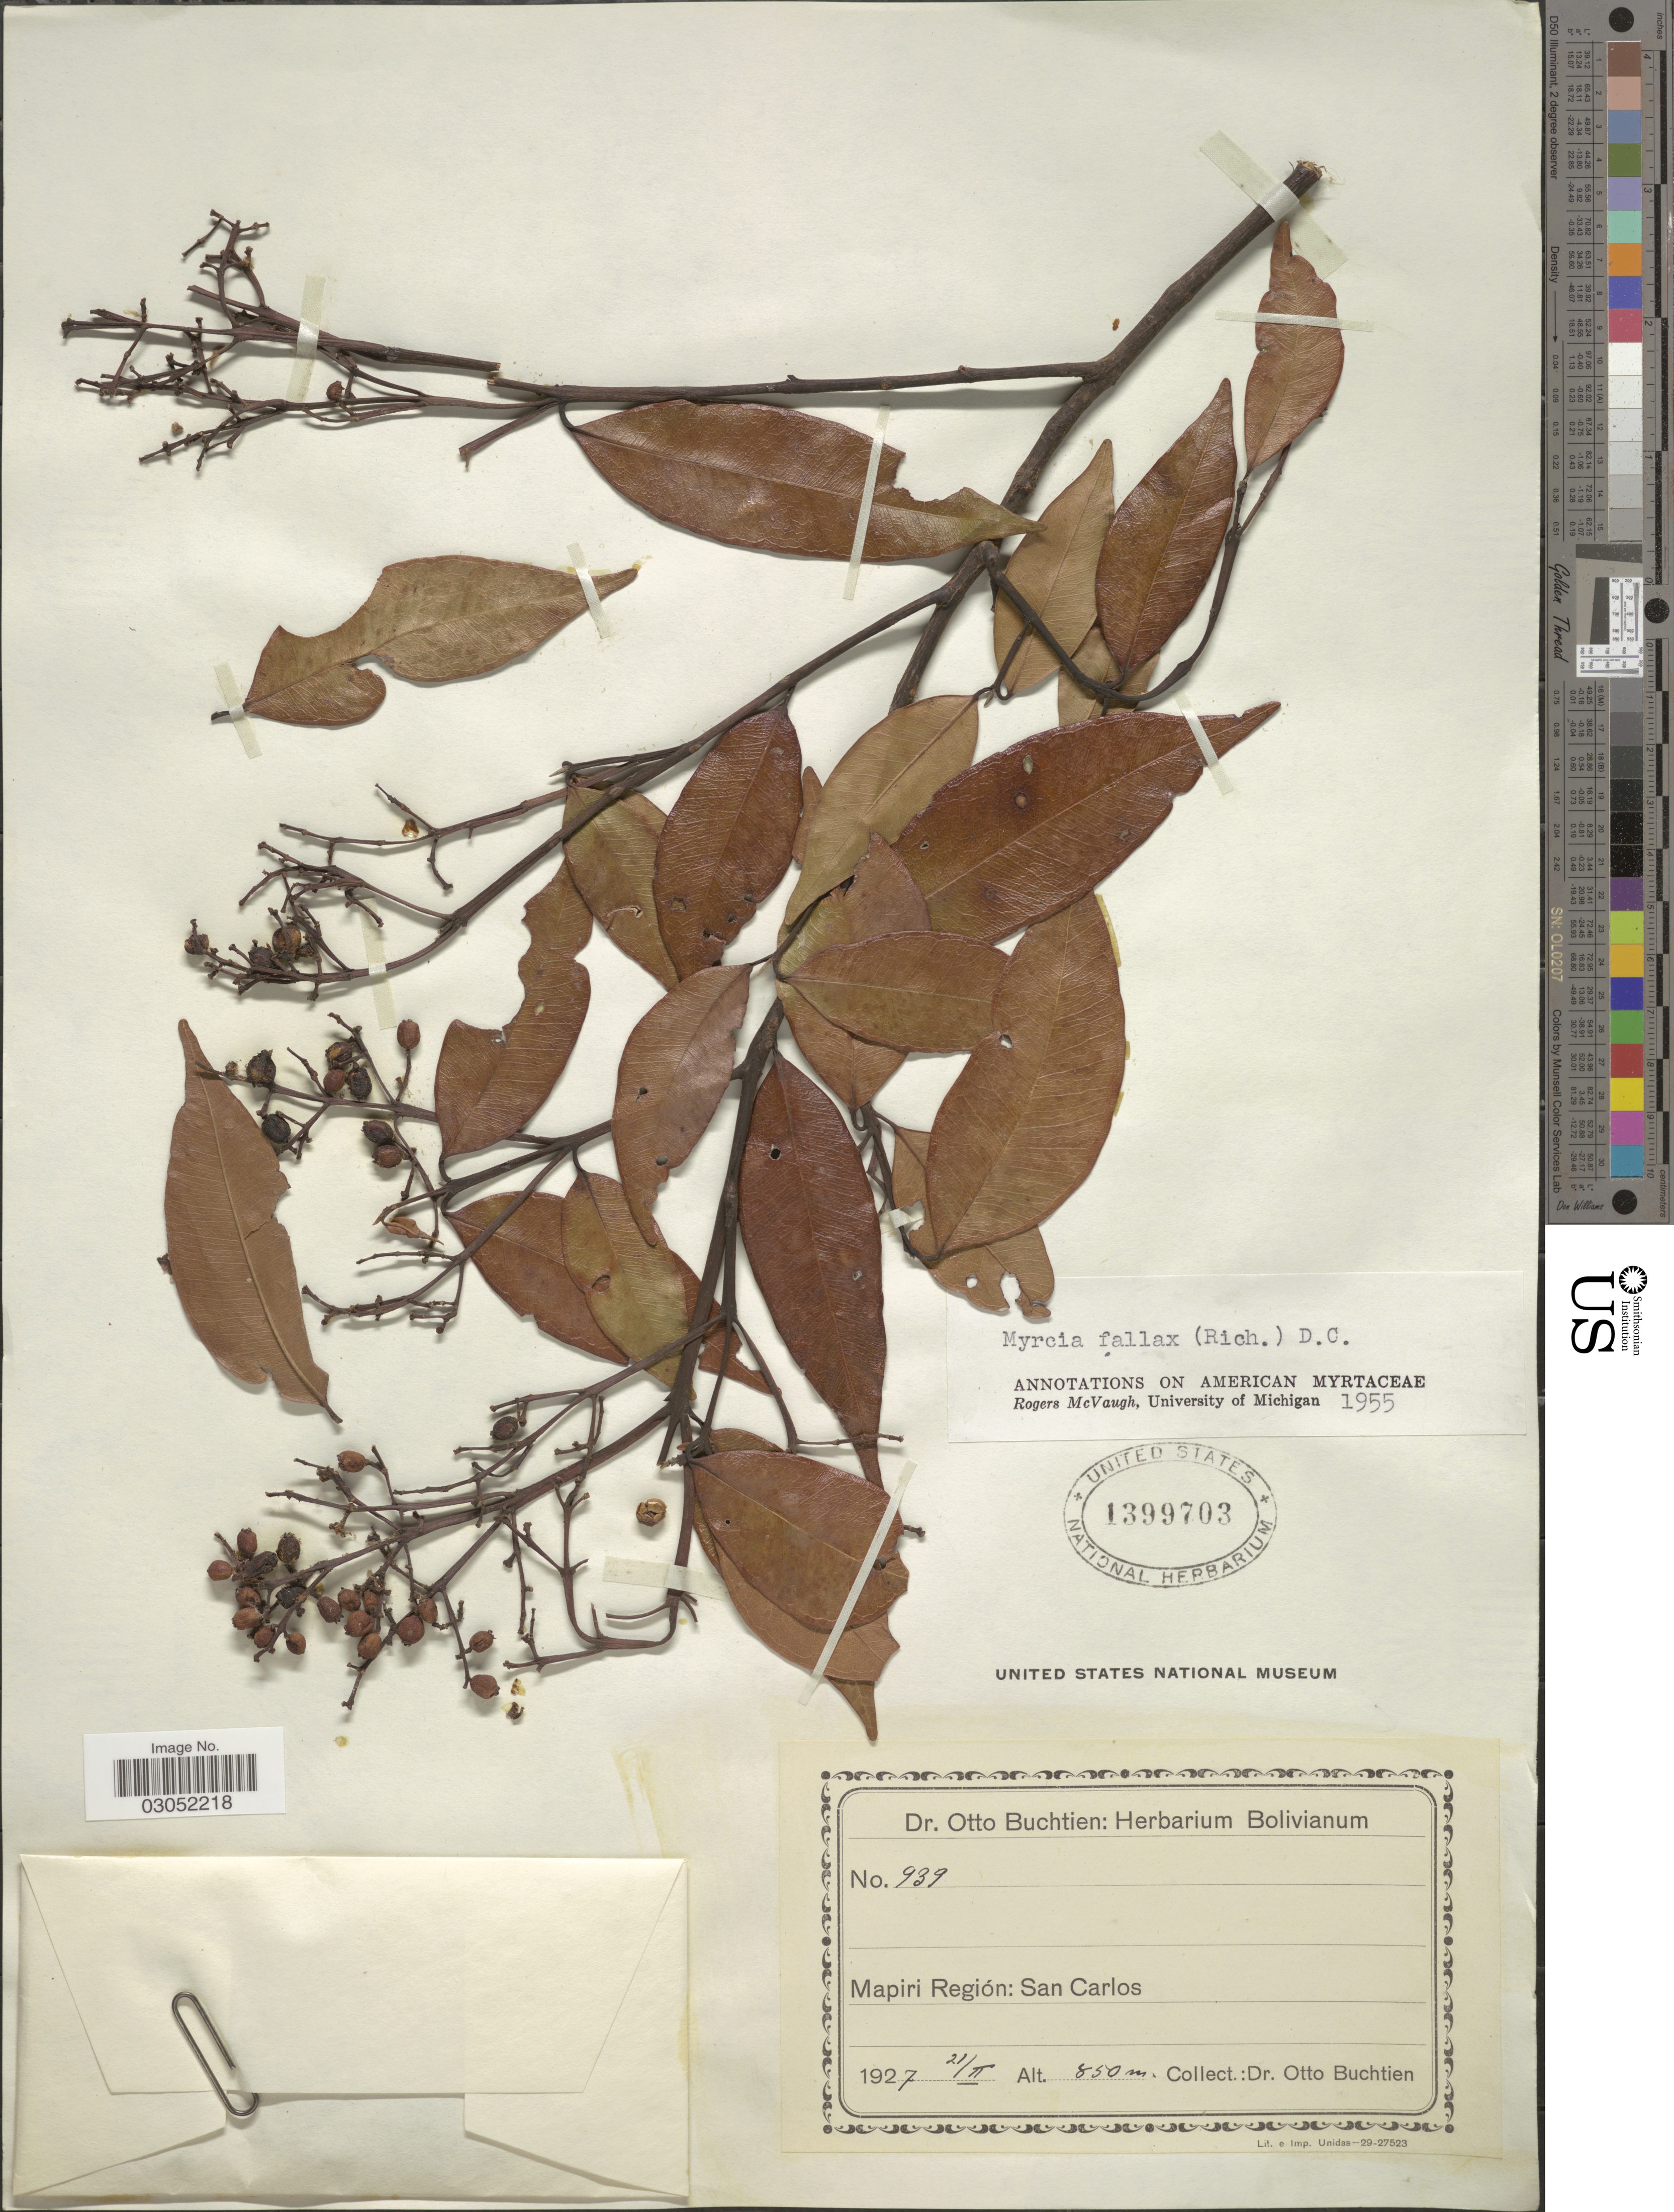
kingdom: Plantae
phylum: Tracheophyta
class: Magnoliopsida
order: Myrtales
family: Myrtaceae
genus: Myrcia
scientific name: Myrcia fallax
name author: (Rich.) DC.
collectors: O. Buchtien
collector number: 939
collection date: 1927-02-21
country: Bolivia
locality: Mapiri Región: San Carlos.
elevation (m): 850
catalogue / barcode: US 1399703